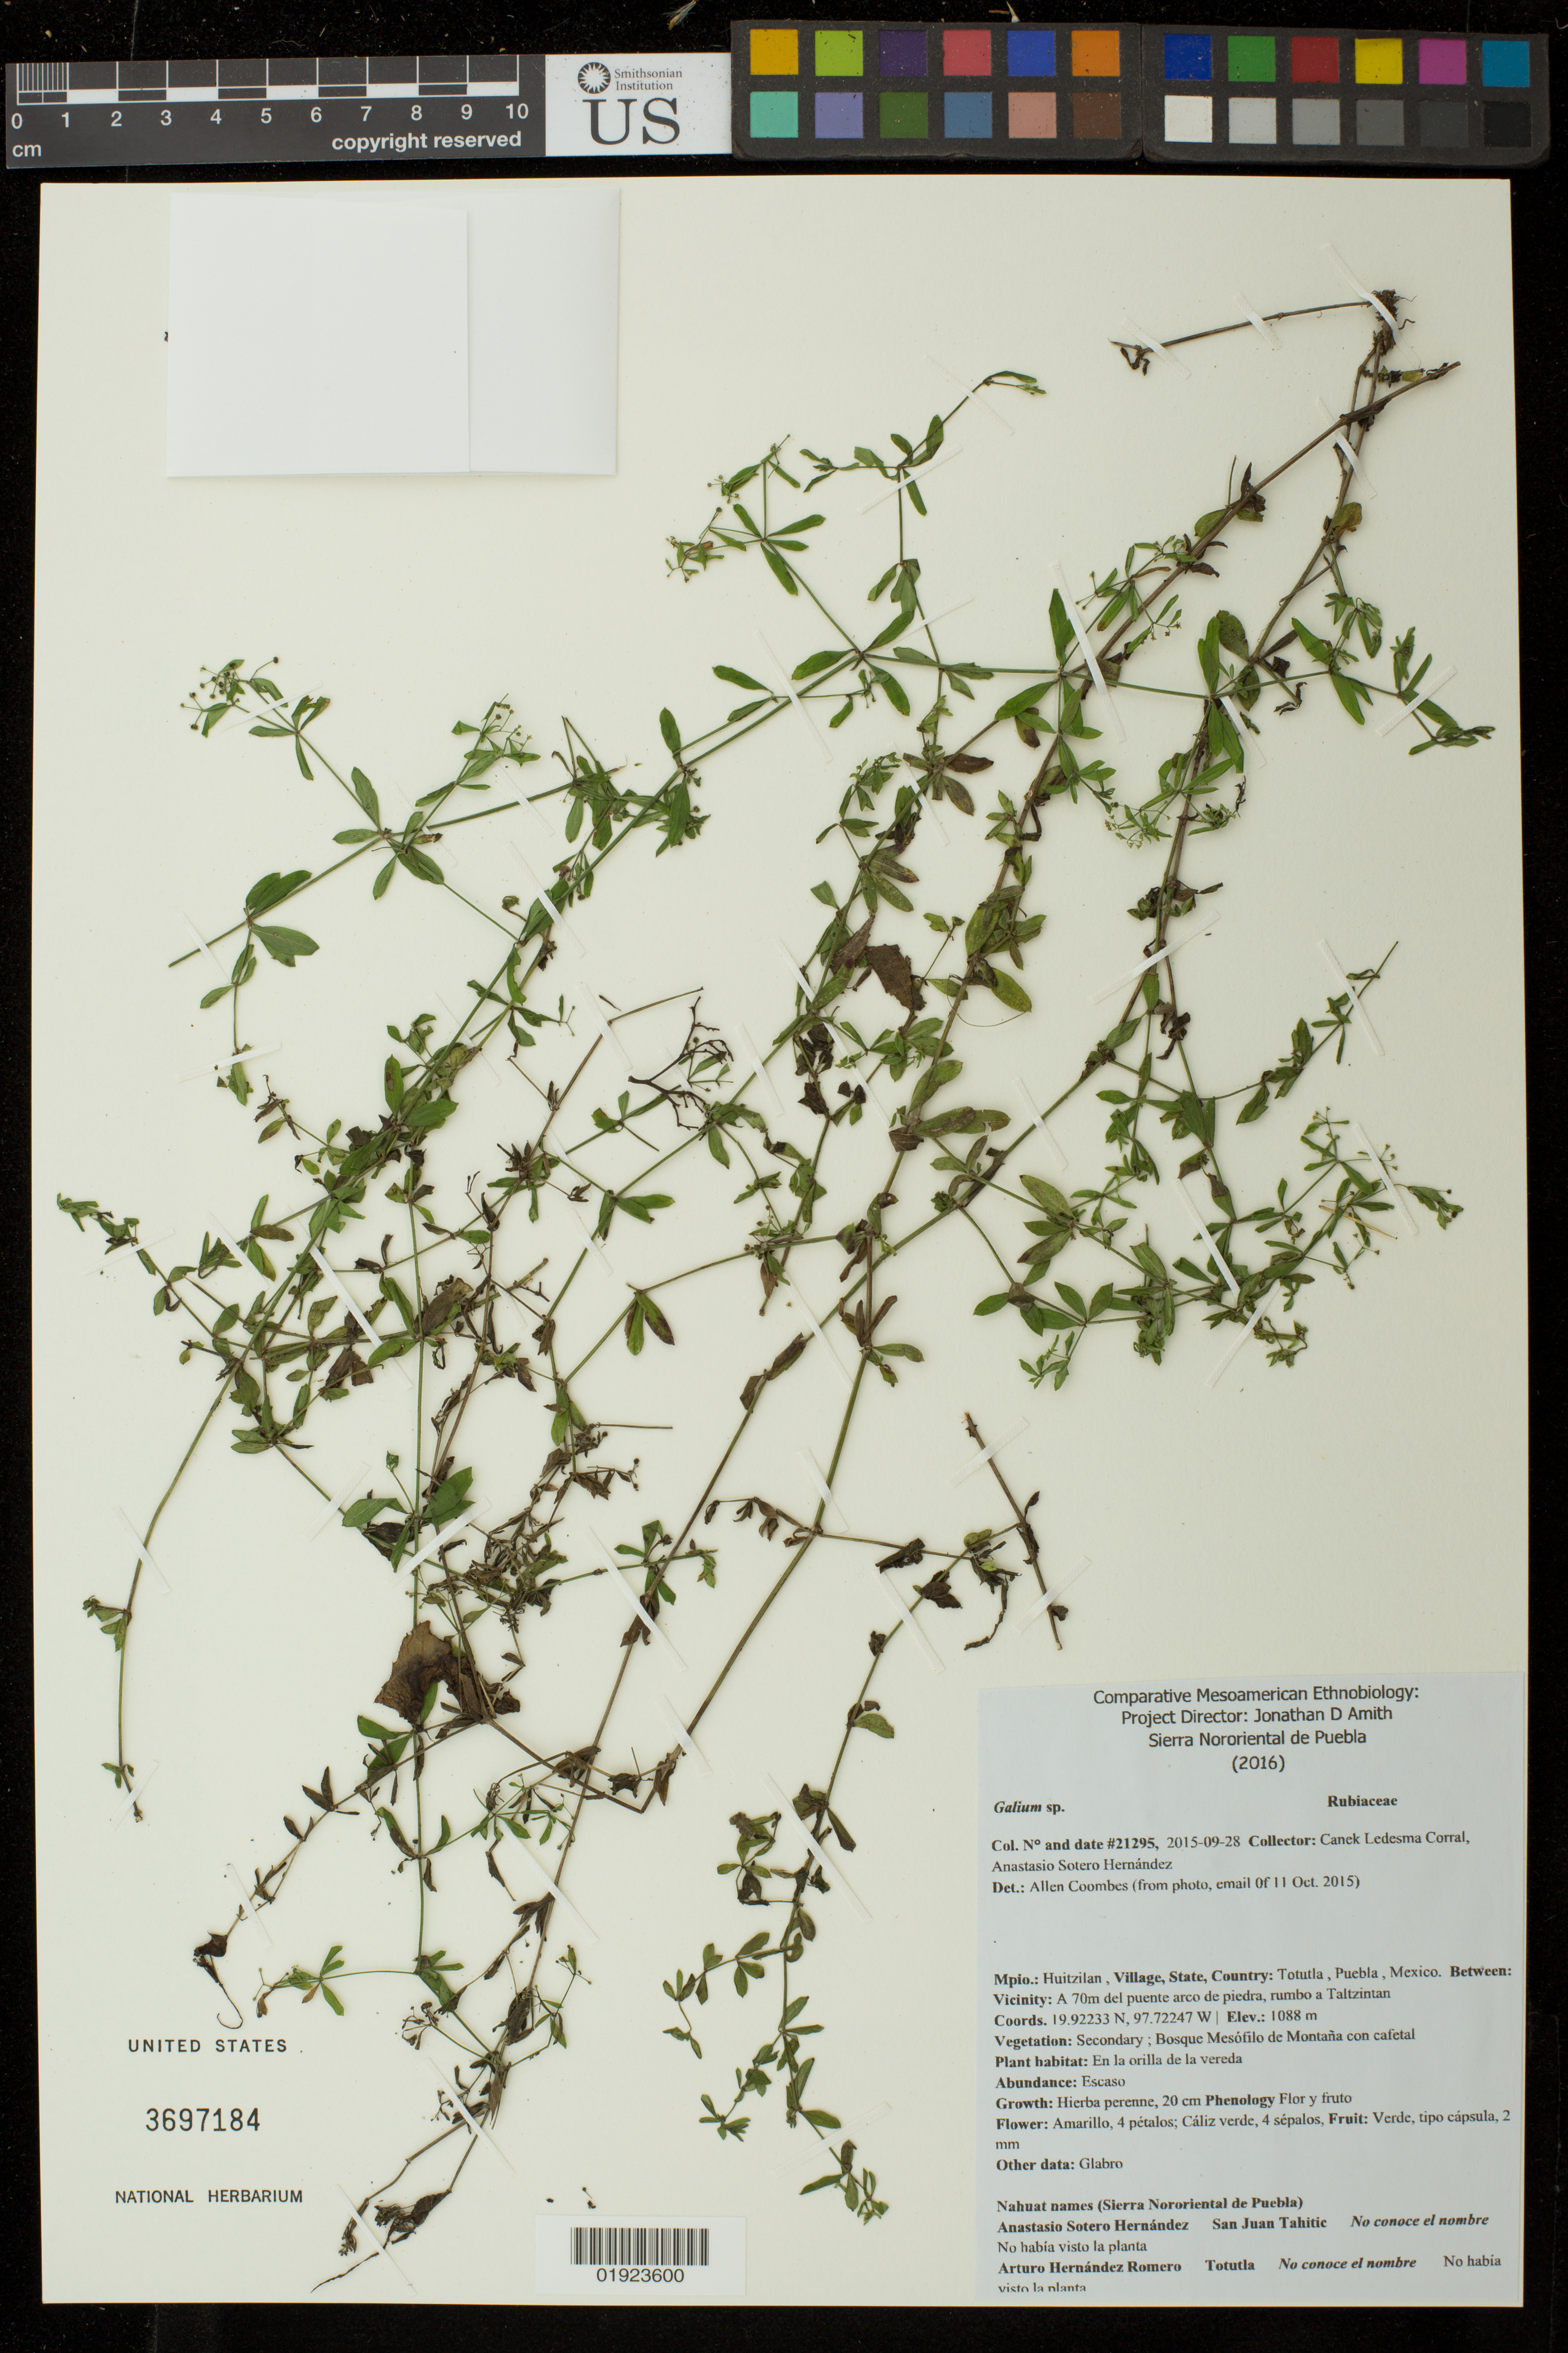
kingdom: Plantae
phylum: Tracheophyta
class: Magnoliopsida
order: Gentianales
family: Rubiaceae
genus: Galium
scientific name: Galium sp.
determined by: Coombes, Allen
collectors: Canek Ledesma C. & A. Sotero H.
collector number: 21295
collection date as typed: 2015-09-28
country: Mexico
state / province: Puebla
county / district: Huitzilan de Serdán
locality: Totutla, Puebla, Mexico, A 70m del puente arco de piedra, rumbo a Taltzintan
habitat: Secondary; Bosque Mesofilo de Montana con cafetal, en la orilla de la vereda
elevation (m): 1088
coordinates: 19.92233N, 97.72247W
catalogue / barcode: US 3697184